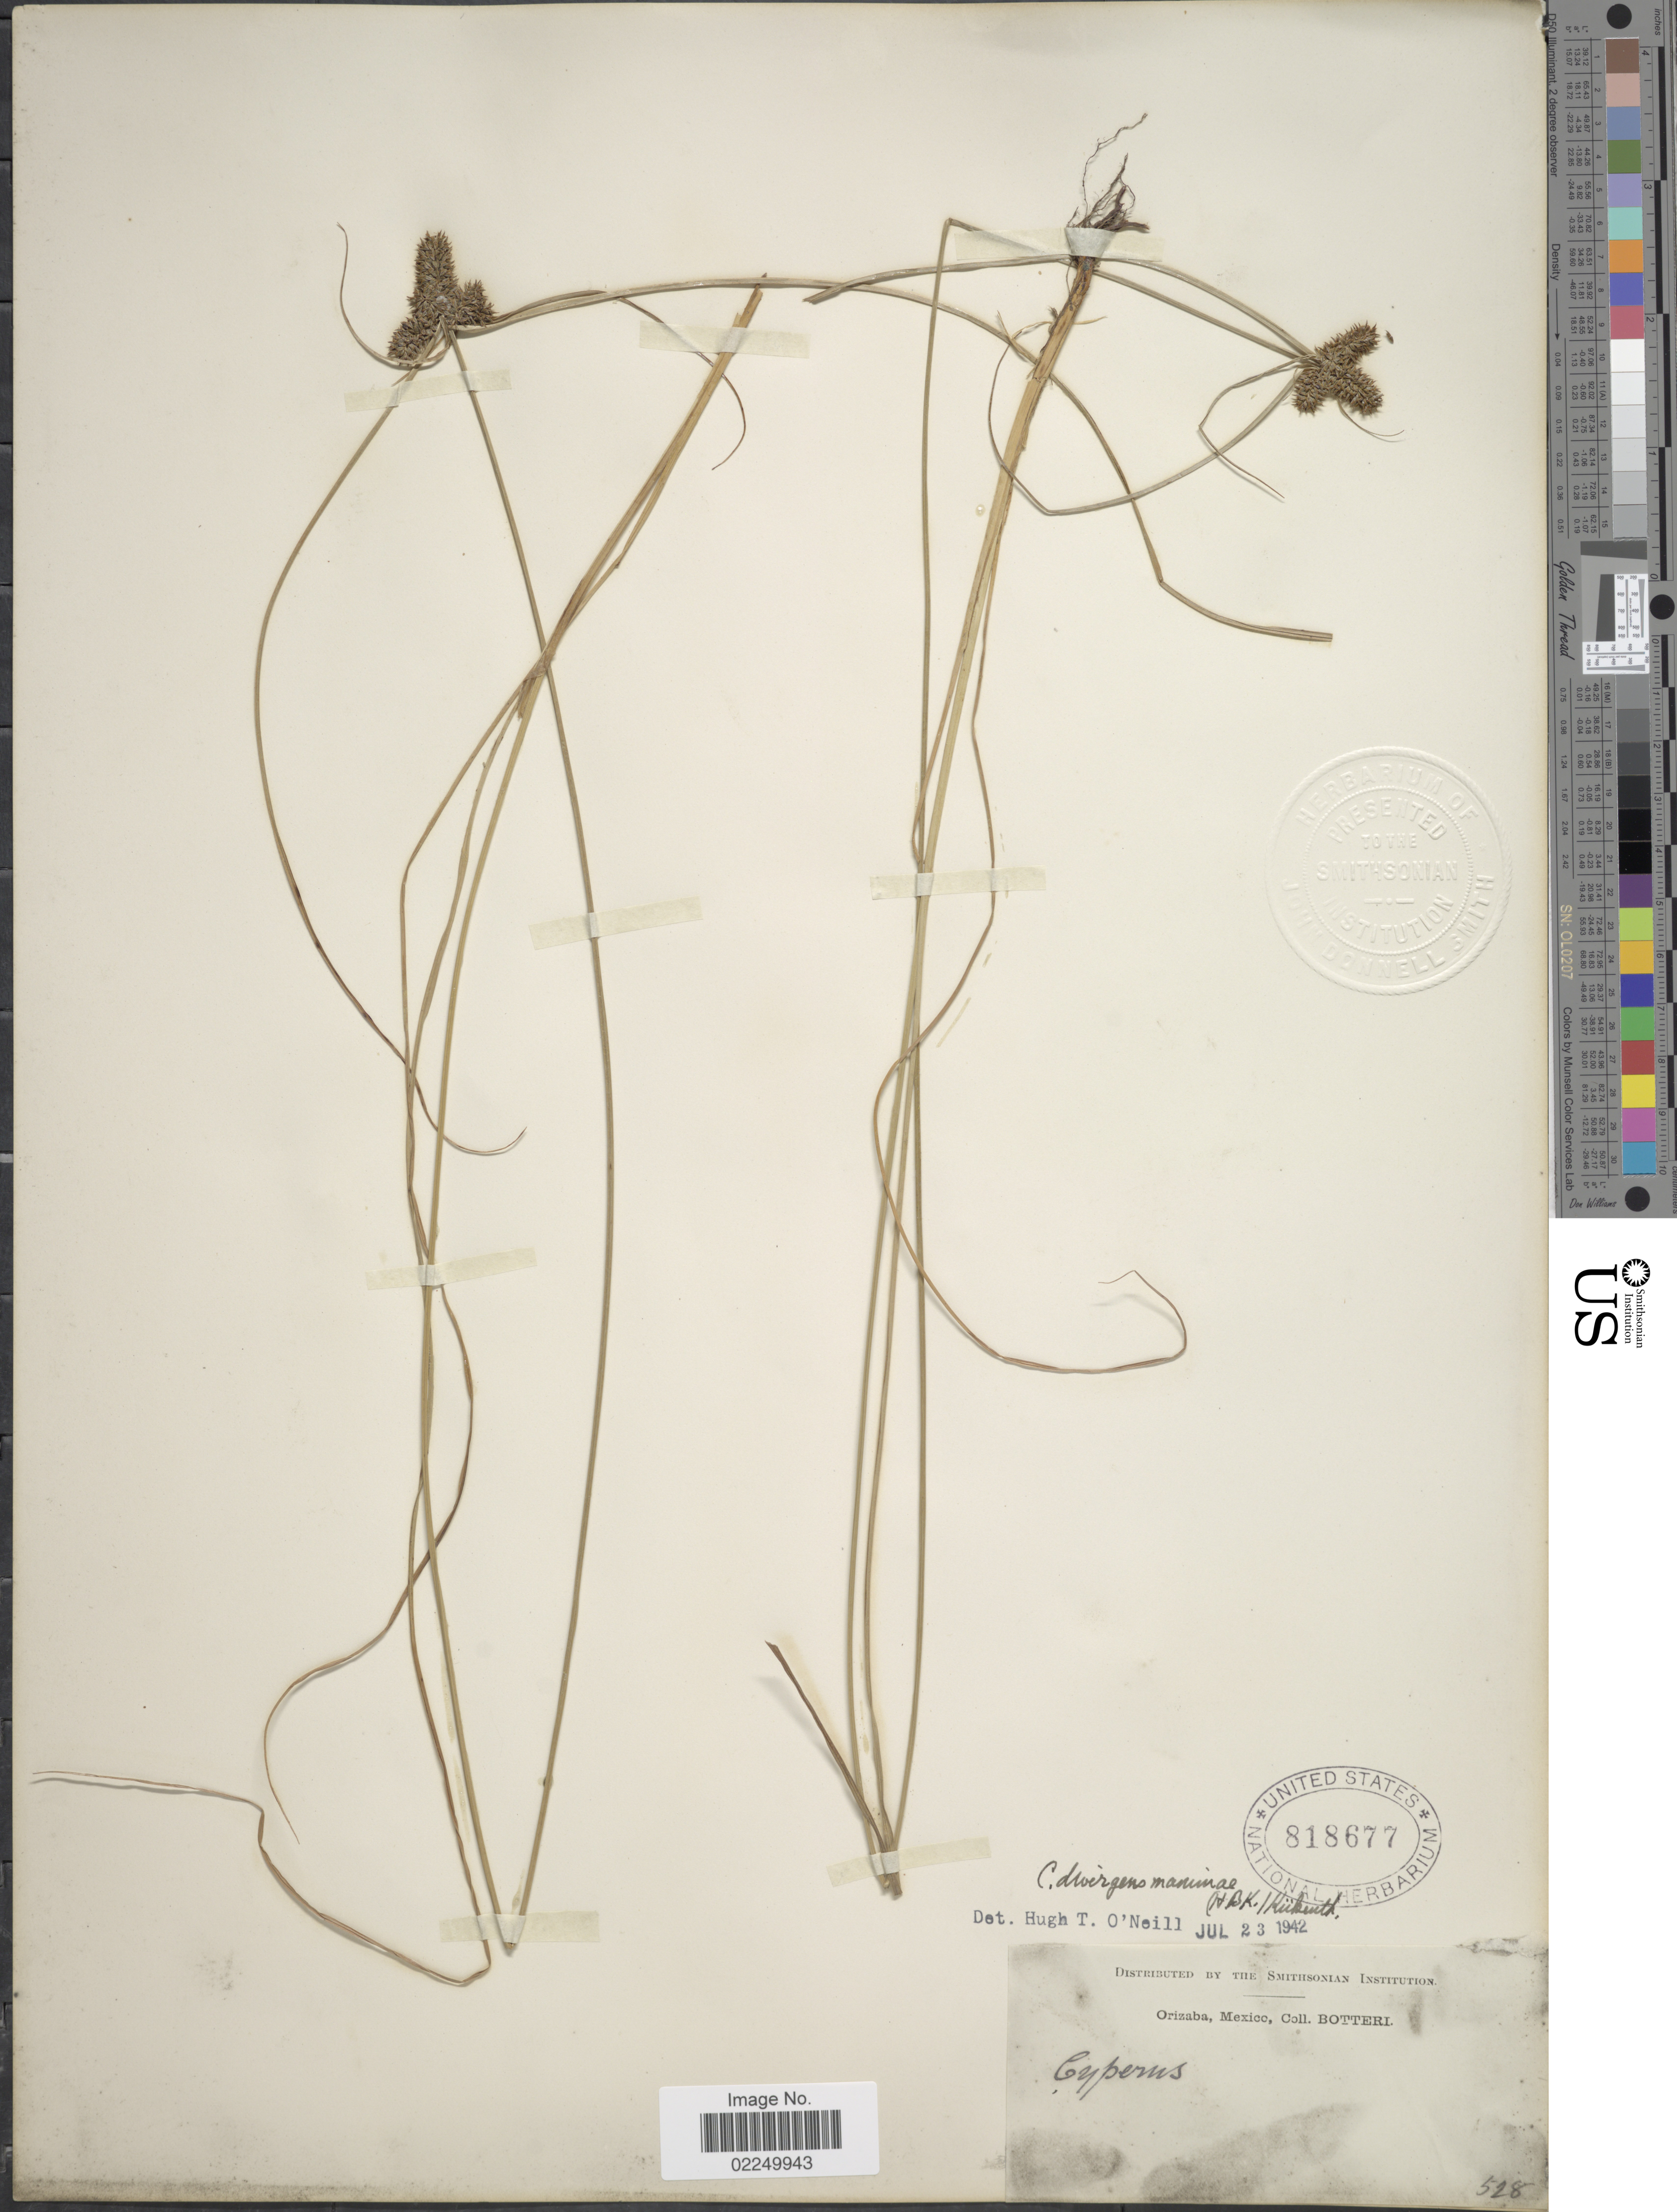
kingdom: Plantae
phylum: Tracheophyta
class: Liliopsida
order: Poales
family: Cyperaceae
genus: Cyperus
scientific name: Cyperus manimae var. divergens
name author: (Kunth) Kük.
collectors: -. Botteri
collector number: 528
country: Mexico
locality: Orizaba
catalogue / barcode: US 818677